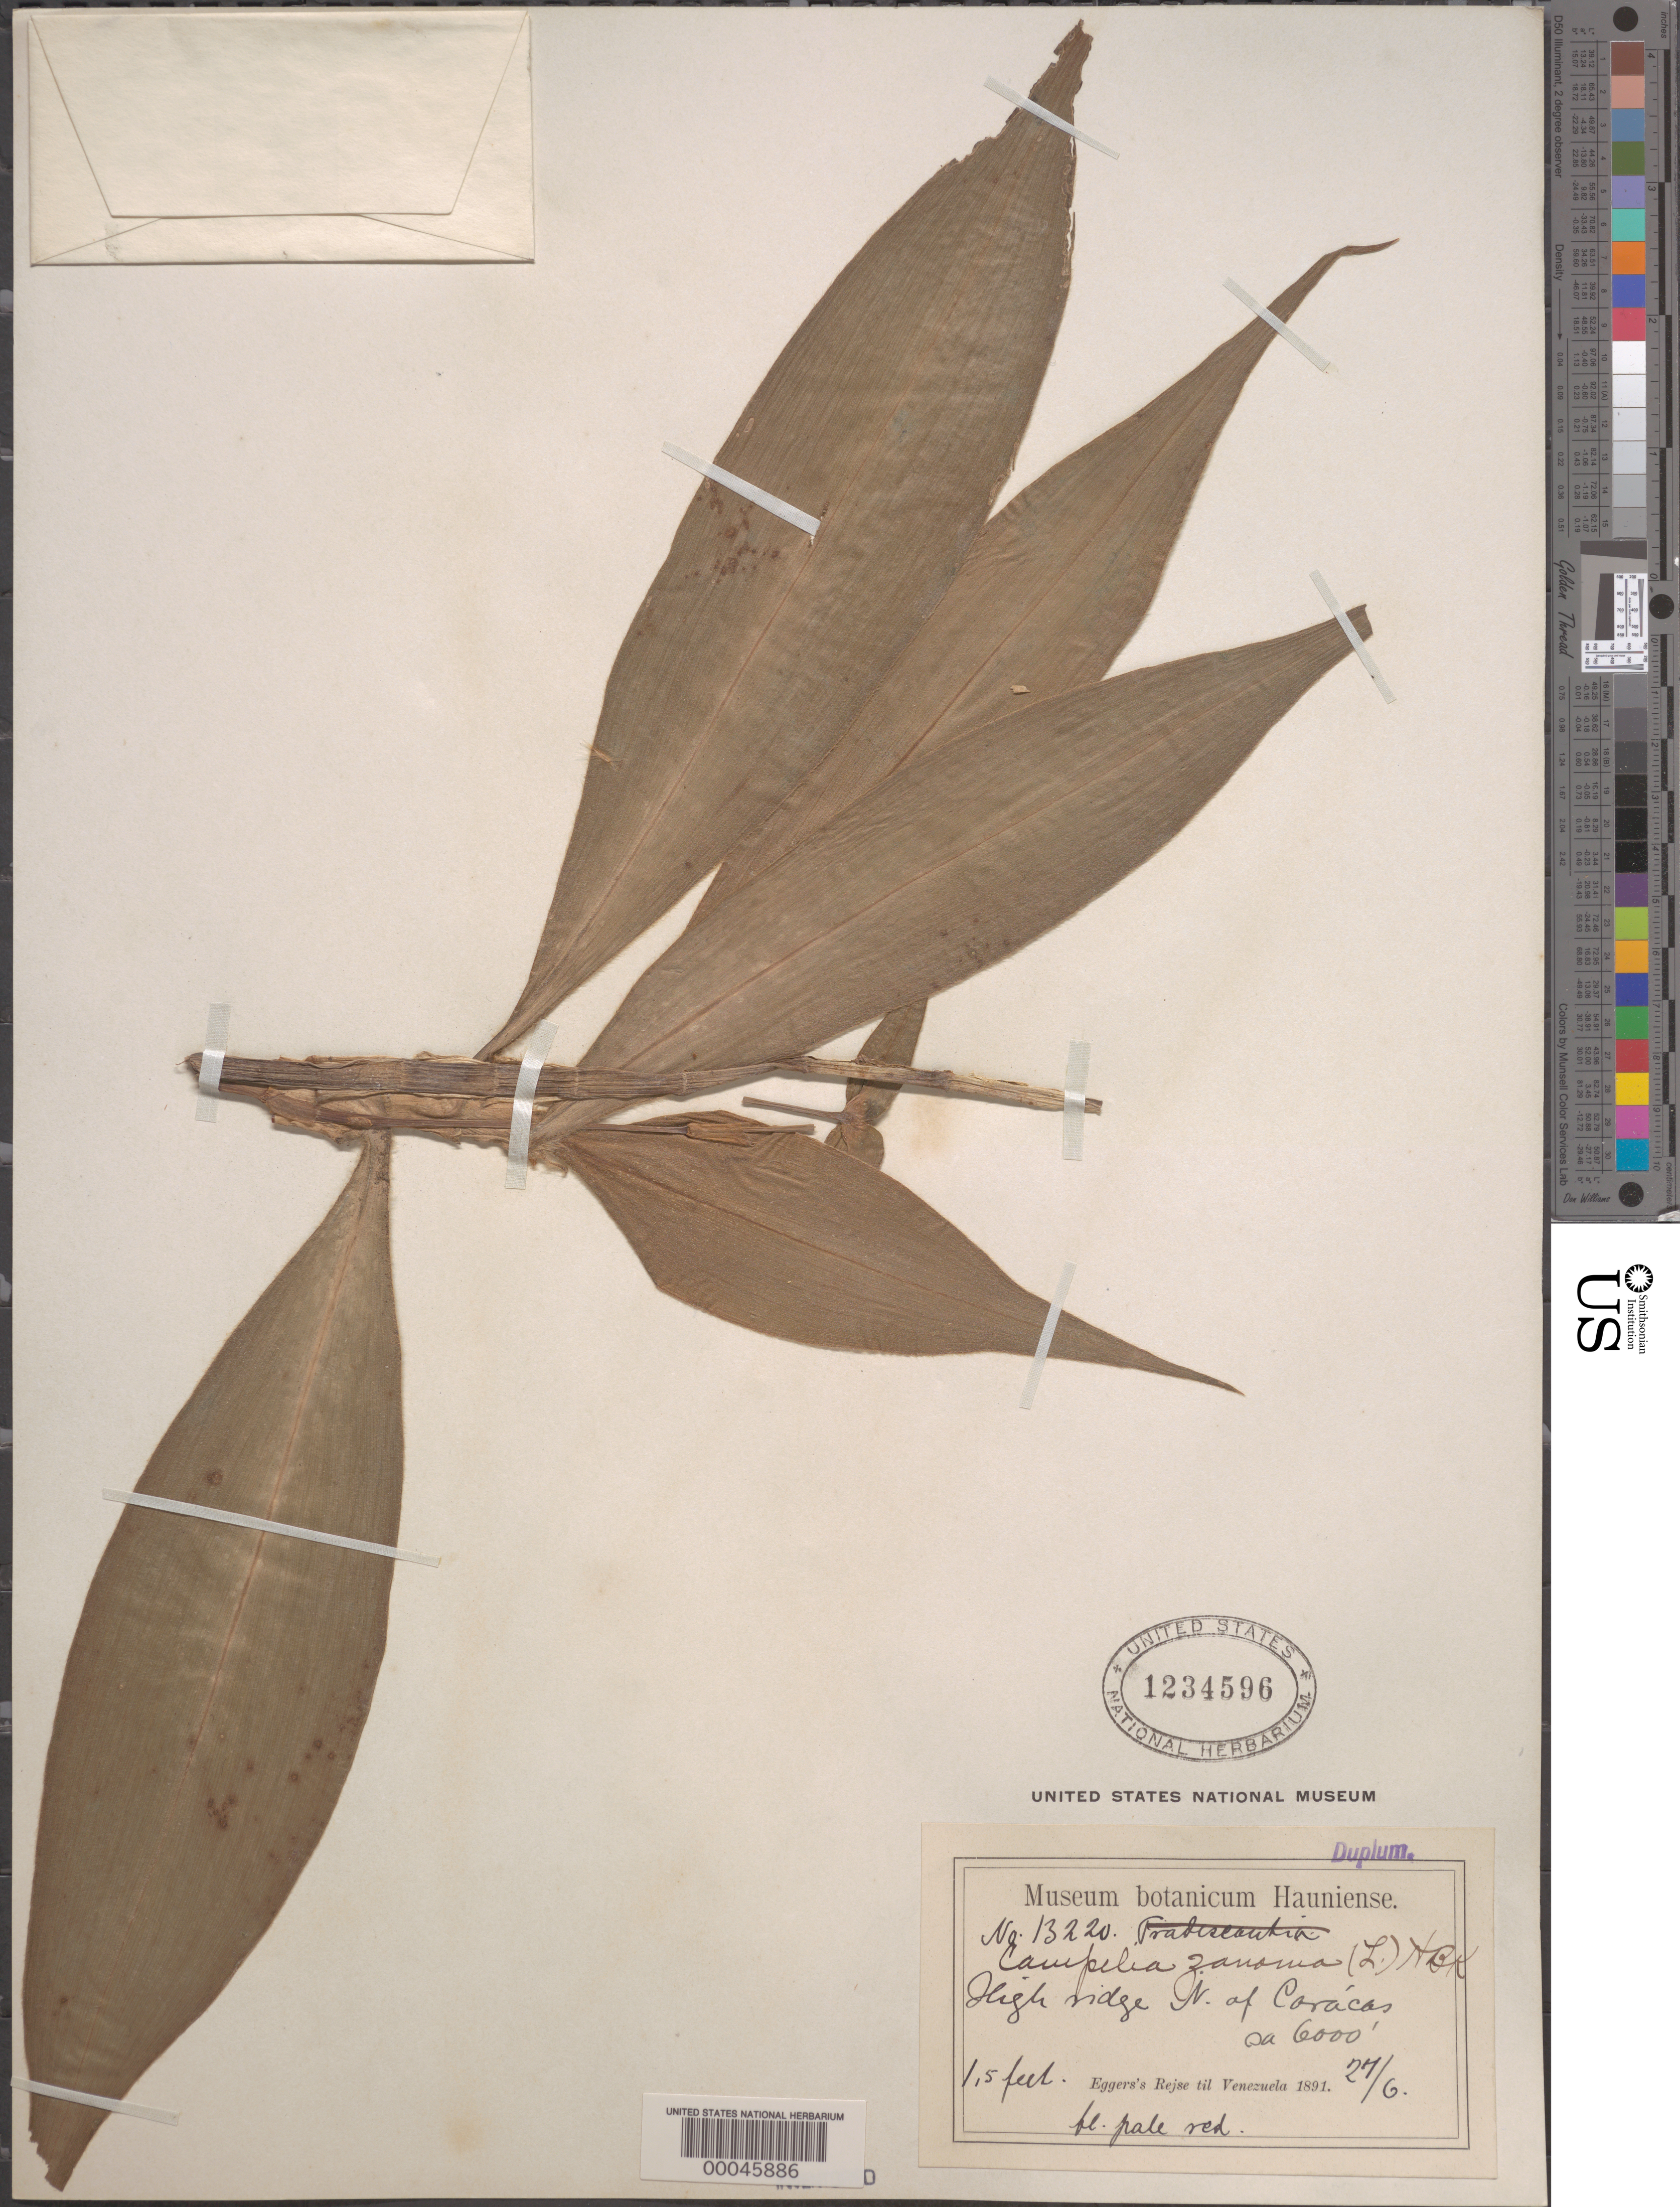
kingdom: Plantae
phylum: Tracheophyta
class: Liliopsida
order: Commelinales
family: Commelinaceae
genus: Tradescantia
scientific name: Tradescantia zanonia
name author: (L.) Sw.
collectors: H. F. A. von Eggers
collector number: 13220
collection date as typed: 27 Jun 1891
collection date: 1891-06-27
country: Venezuela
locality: N of caracas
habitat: High ridge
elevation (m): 1830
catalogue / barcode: US 1234596